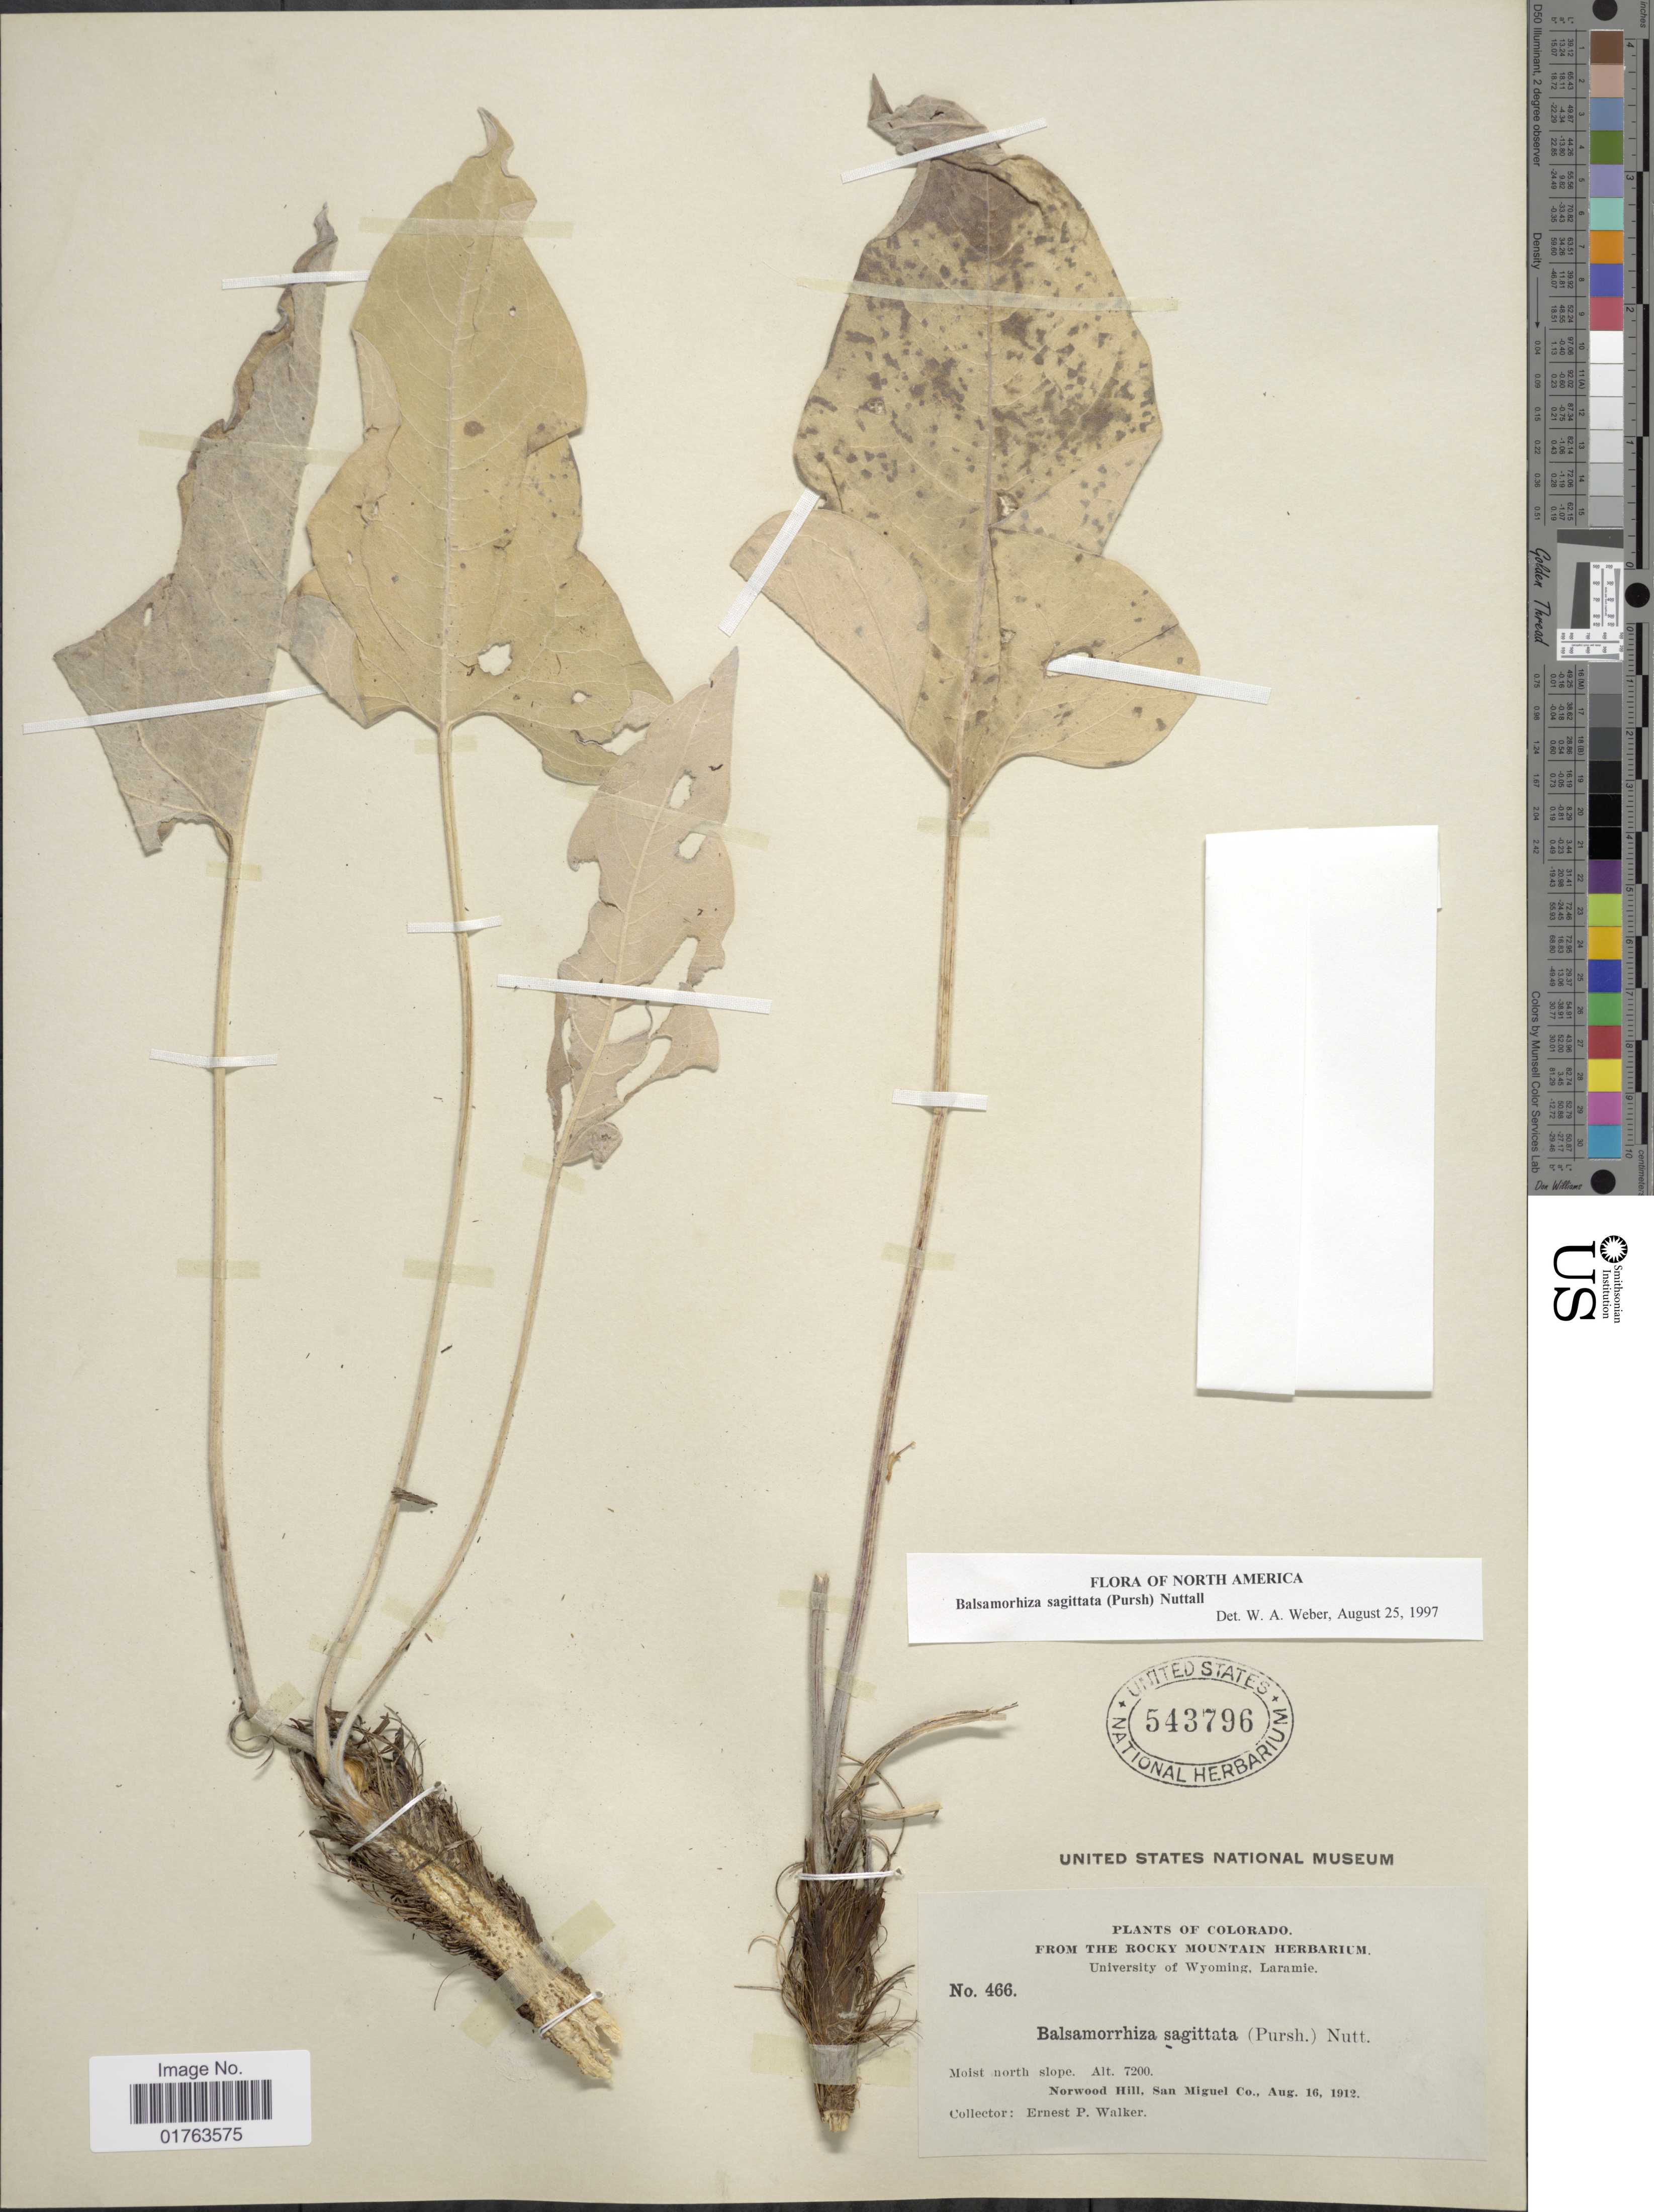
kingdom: Plantae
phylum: Tracheophyta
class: Magnoliopsida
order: Asterales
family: Asteraceae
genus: Balsamorhiza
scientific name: Balsamorhiza sagittata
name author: (Pursh) Nutt.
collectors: E. P. Walker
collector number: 466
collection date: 1912-08-16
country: United States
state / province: Colorado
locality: Moist north slope, Nordwood Hill, San Miguel Co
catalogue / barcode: US 543796